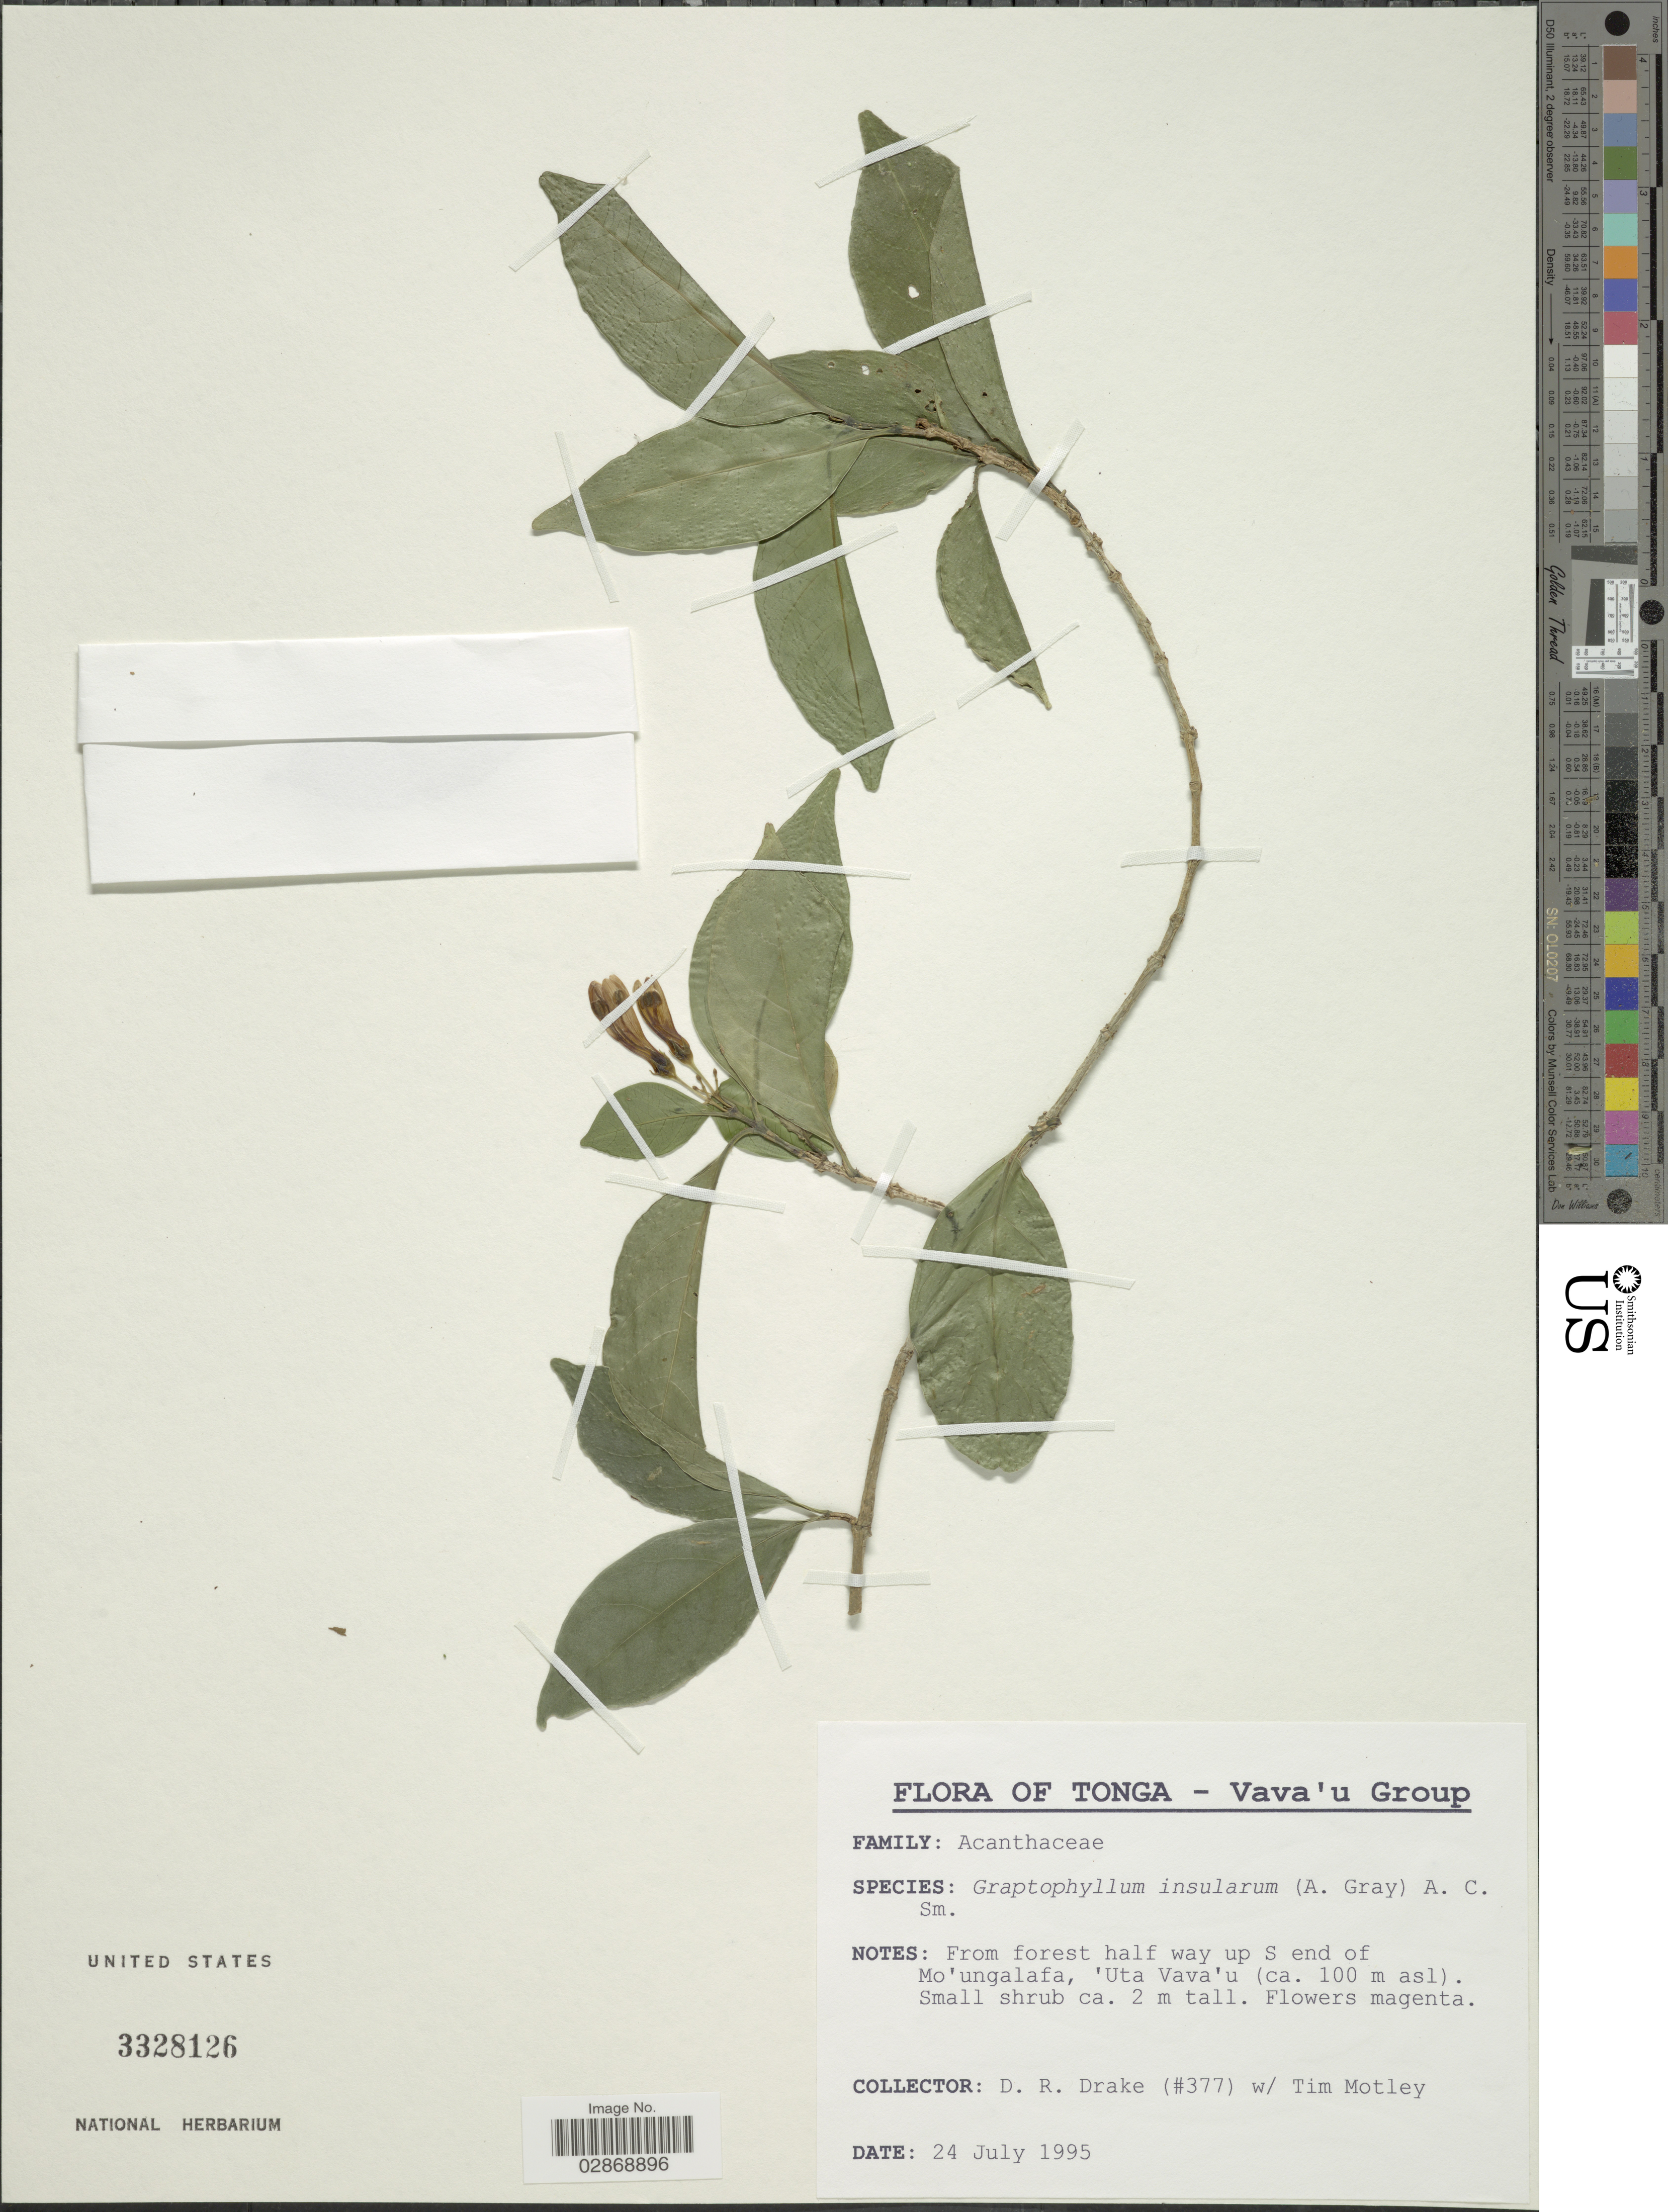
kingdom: Plantae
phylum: Tracheophyta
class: Magnoliopsida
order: Lamiales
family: Acanthaceae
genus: Graptophyllum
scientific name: Graptophyllum insularum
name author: (A. Gray) A.C. Sm.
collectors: D.R. Drake & T. Motley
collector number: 377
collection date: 1995-07-24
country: Tonga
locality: Vava'u Group. From forest half way up S end of Mo'ungalafa, 'Uta Vava'u.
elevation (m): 100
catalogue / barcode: US 3328126